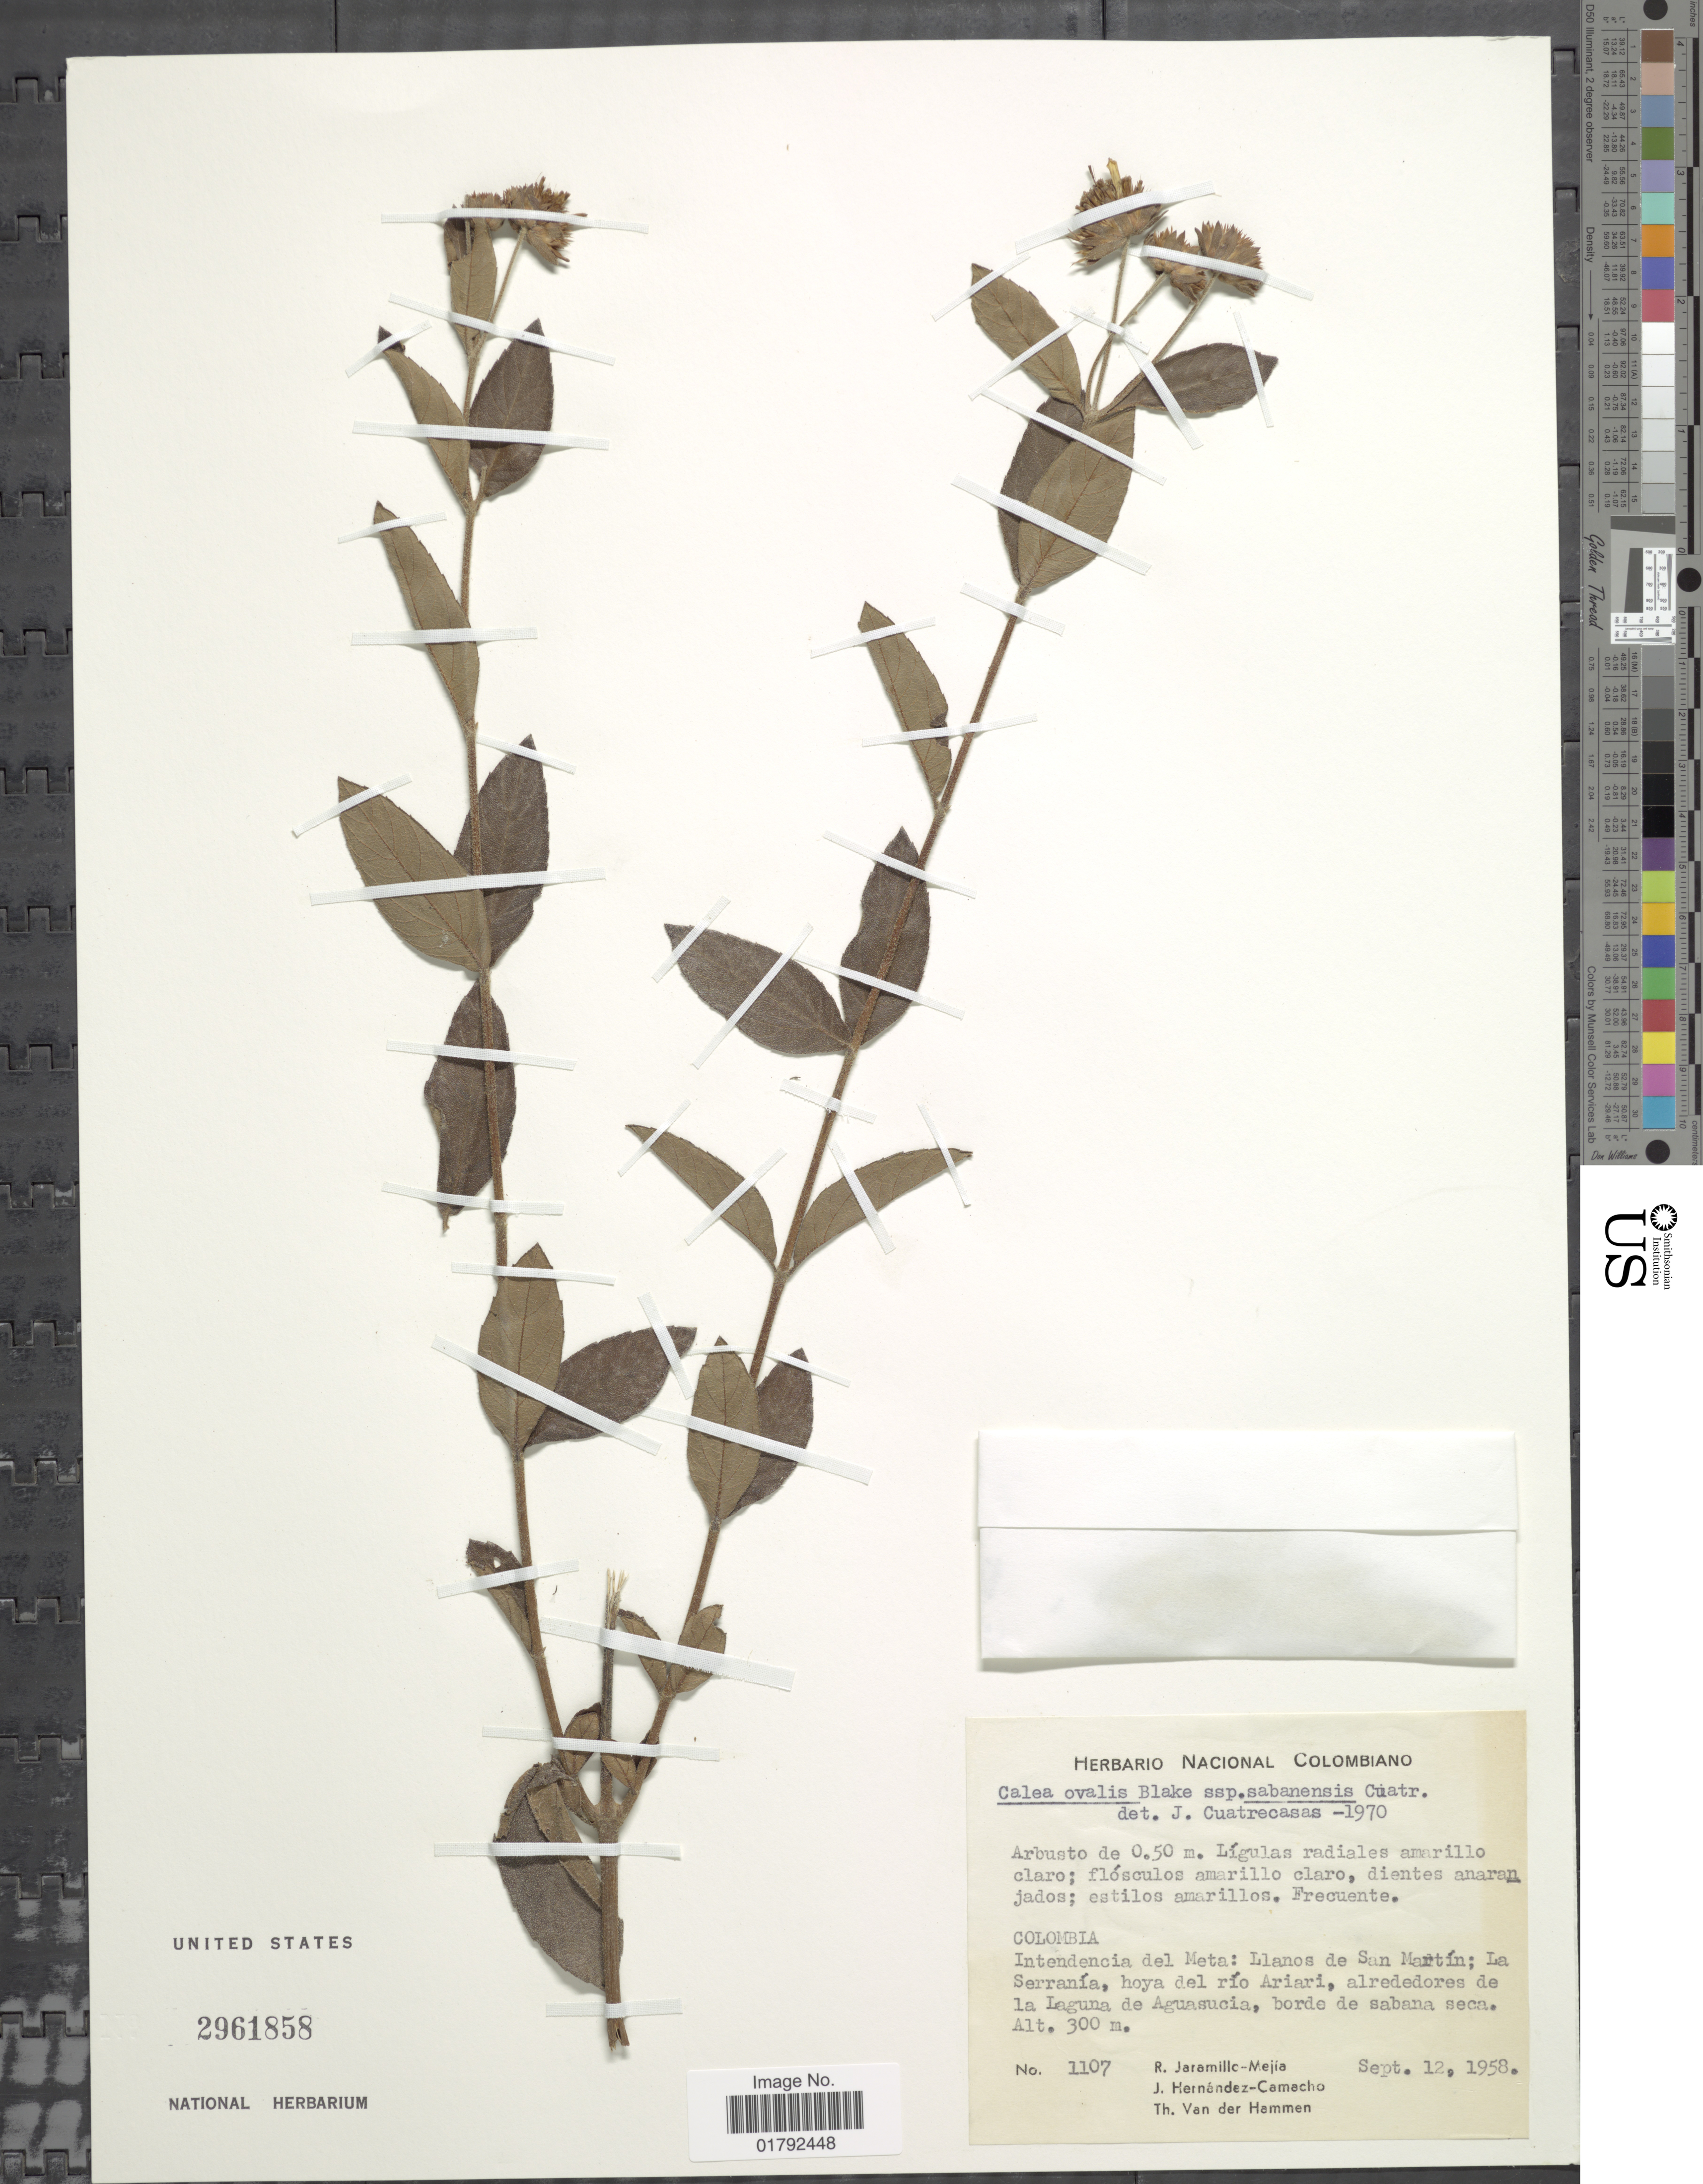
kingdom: Plantae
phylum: Tracheophyta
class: Magnoliopsida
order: Asterales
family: Asteraceae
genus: Calea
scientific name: Calea tolimana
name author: Hieron.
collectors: R. Jaramillo M., J. Hernandez Camacho & T. Hammen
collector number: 1107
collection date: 1958-09-12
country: Colombia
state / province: Meta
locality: Intendencia del Meta: Llanos de San Martin; La Serrania, hoya del rio Ariari, alrededores de la Laguna de Aguasucia, borde de sabana seca.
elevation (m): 300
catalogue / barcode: US 2961858